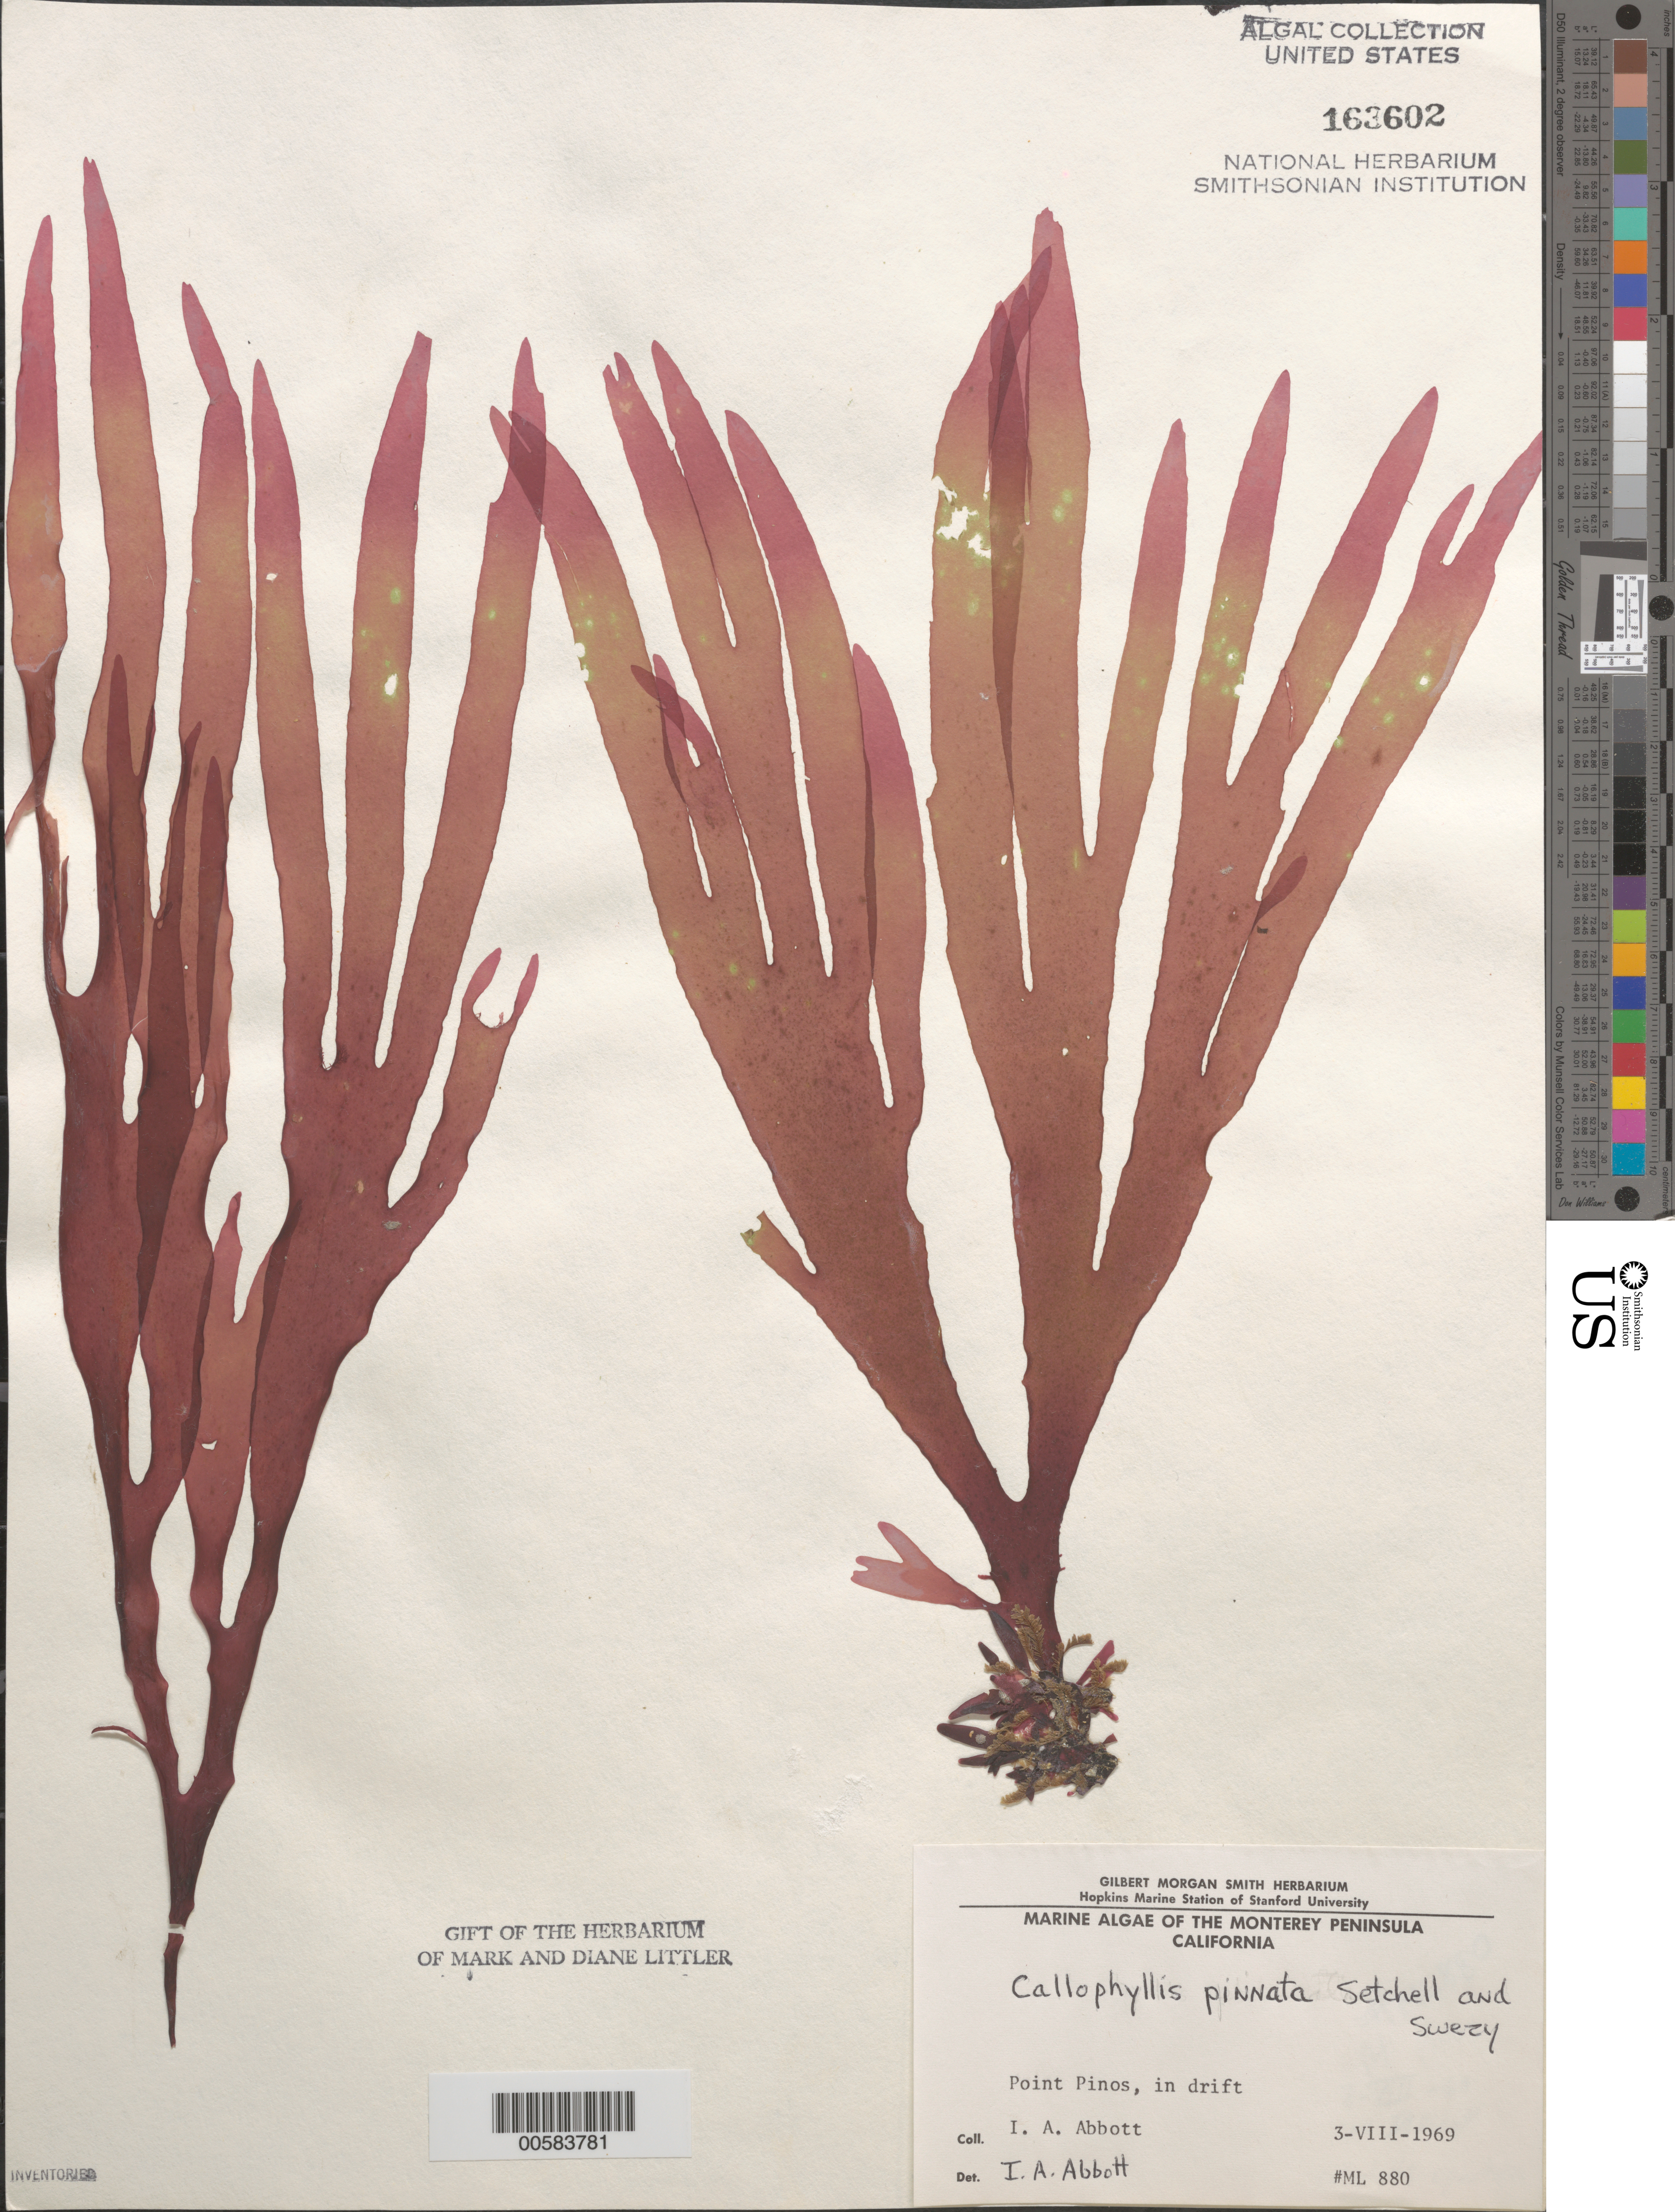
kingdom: Plantae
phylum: Rhodophyta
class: Florideophyceae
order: Gigartinales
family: Kallymeniaceae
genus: Callophyllis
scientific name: Callophyllis pinnata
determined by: Abbott, Isabella A.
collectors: I. A. Abbott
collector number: ML 880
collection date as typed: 03 Aug 1969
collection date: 1969-08-03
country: United States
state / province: California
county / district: Monterey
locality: Point Pinos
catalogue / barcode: US 163602